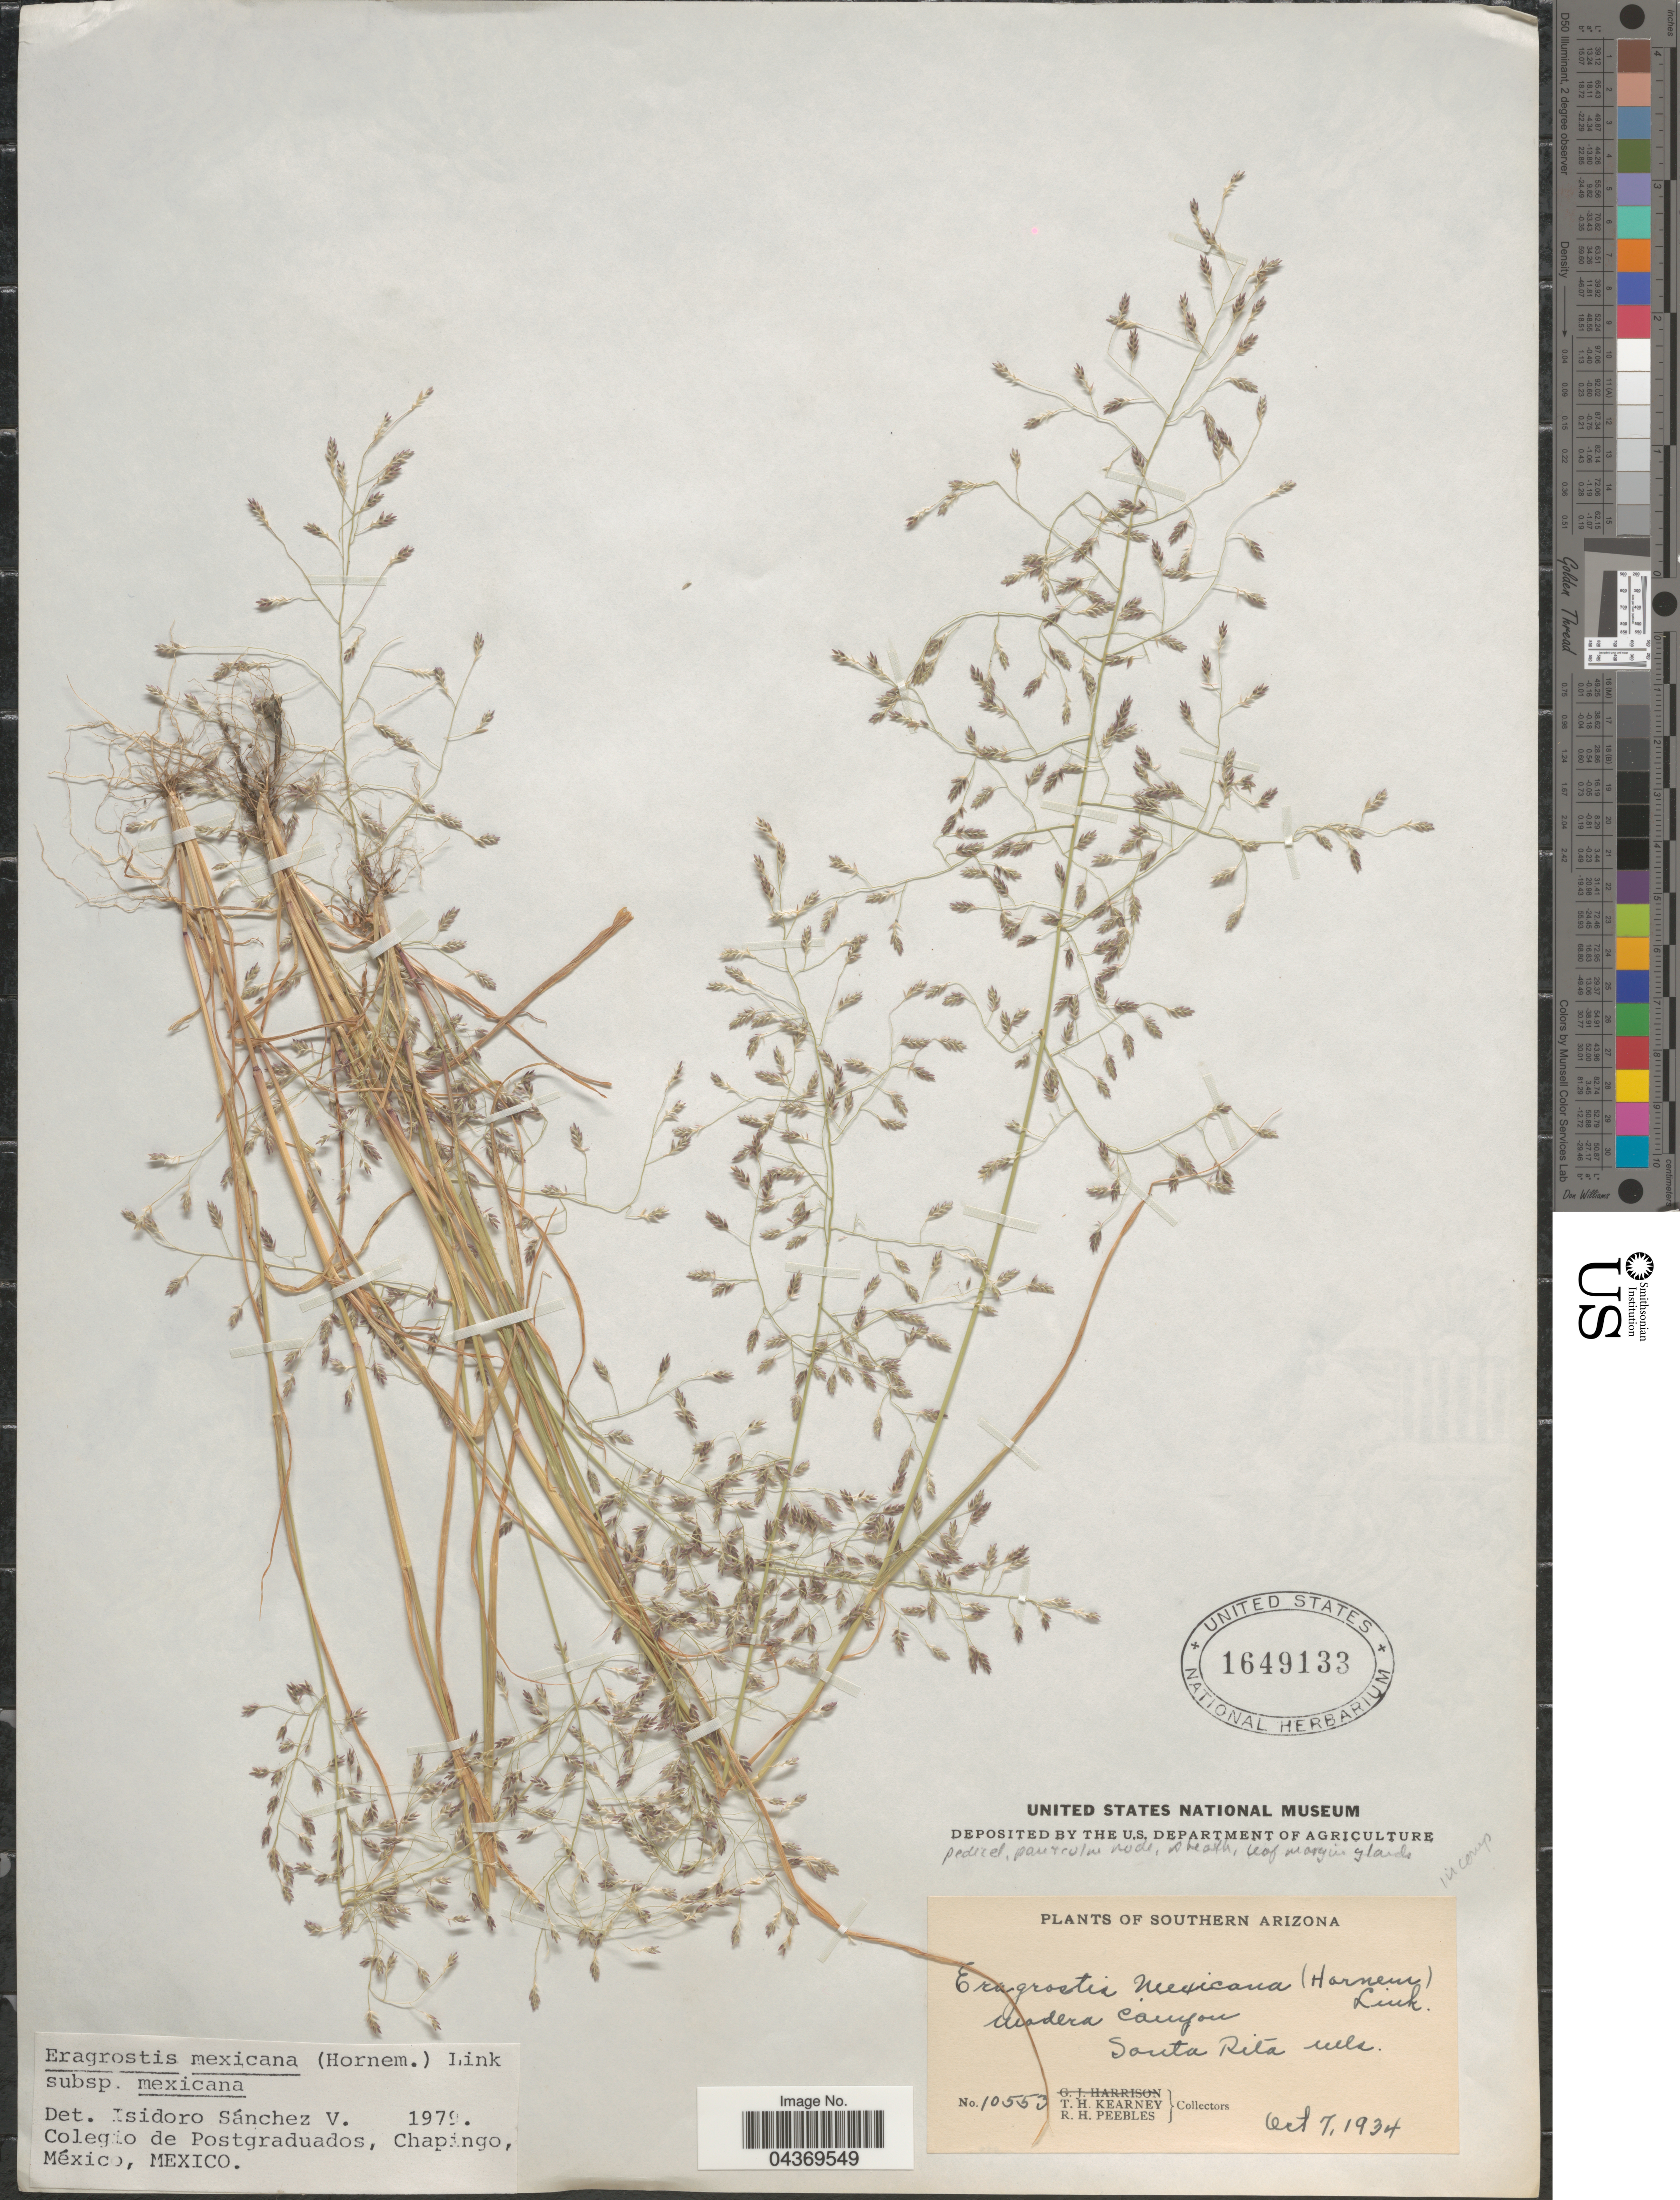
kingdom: Plantae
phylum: Tracheophyta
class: Liliopsida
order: Poales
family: Poaceae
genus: Eragrostis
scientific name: Eragrostis mexicana subsp. mexicana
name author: (Hornem.) Link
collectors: T. H. Kearney & R. H. Peebles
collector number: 10553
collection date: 1934-10-07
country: United States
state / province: Arizona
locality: Southern Arizona. Santa Rita mts.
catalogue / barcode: US 1649133